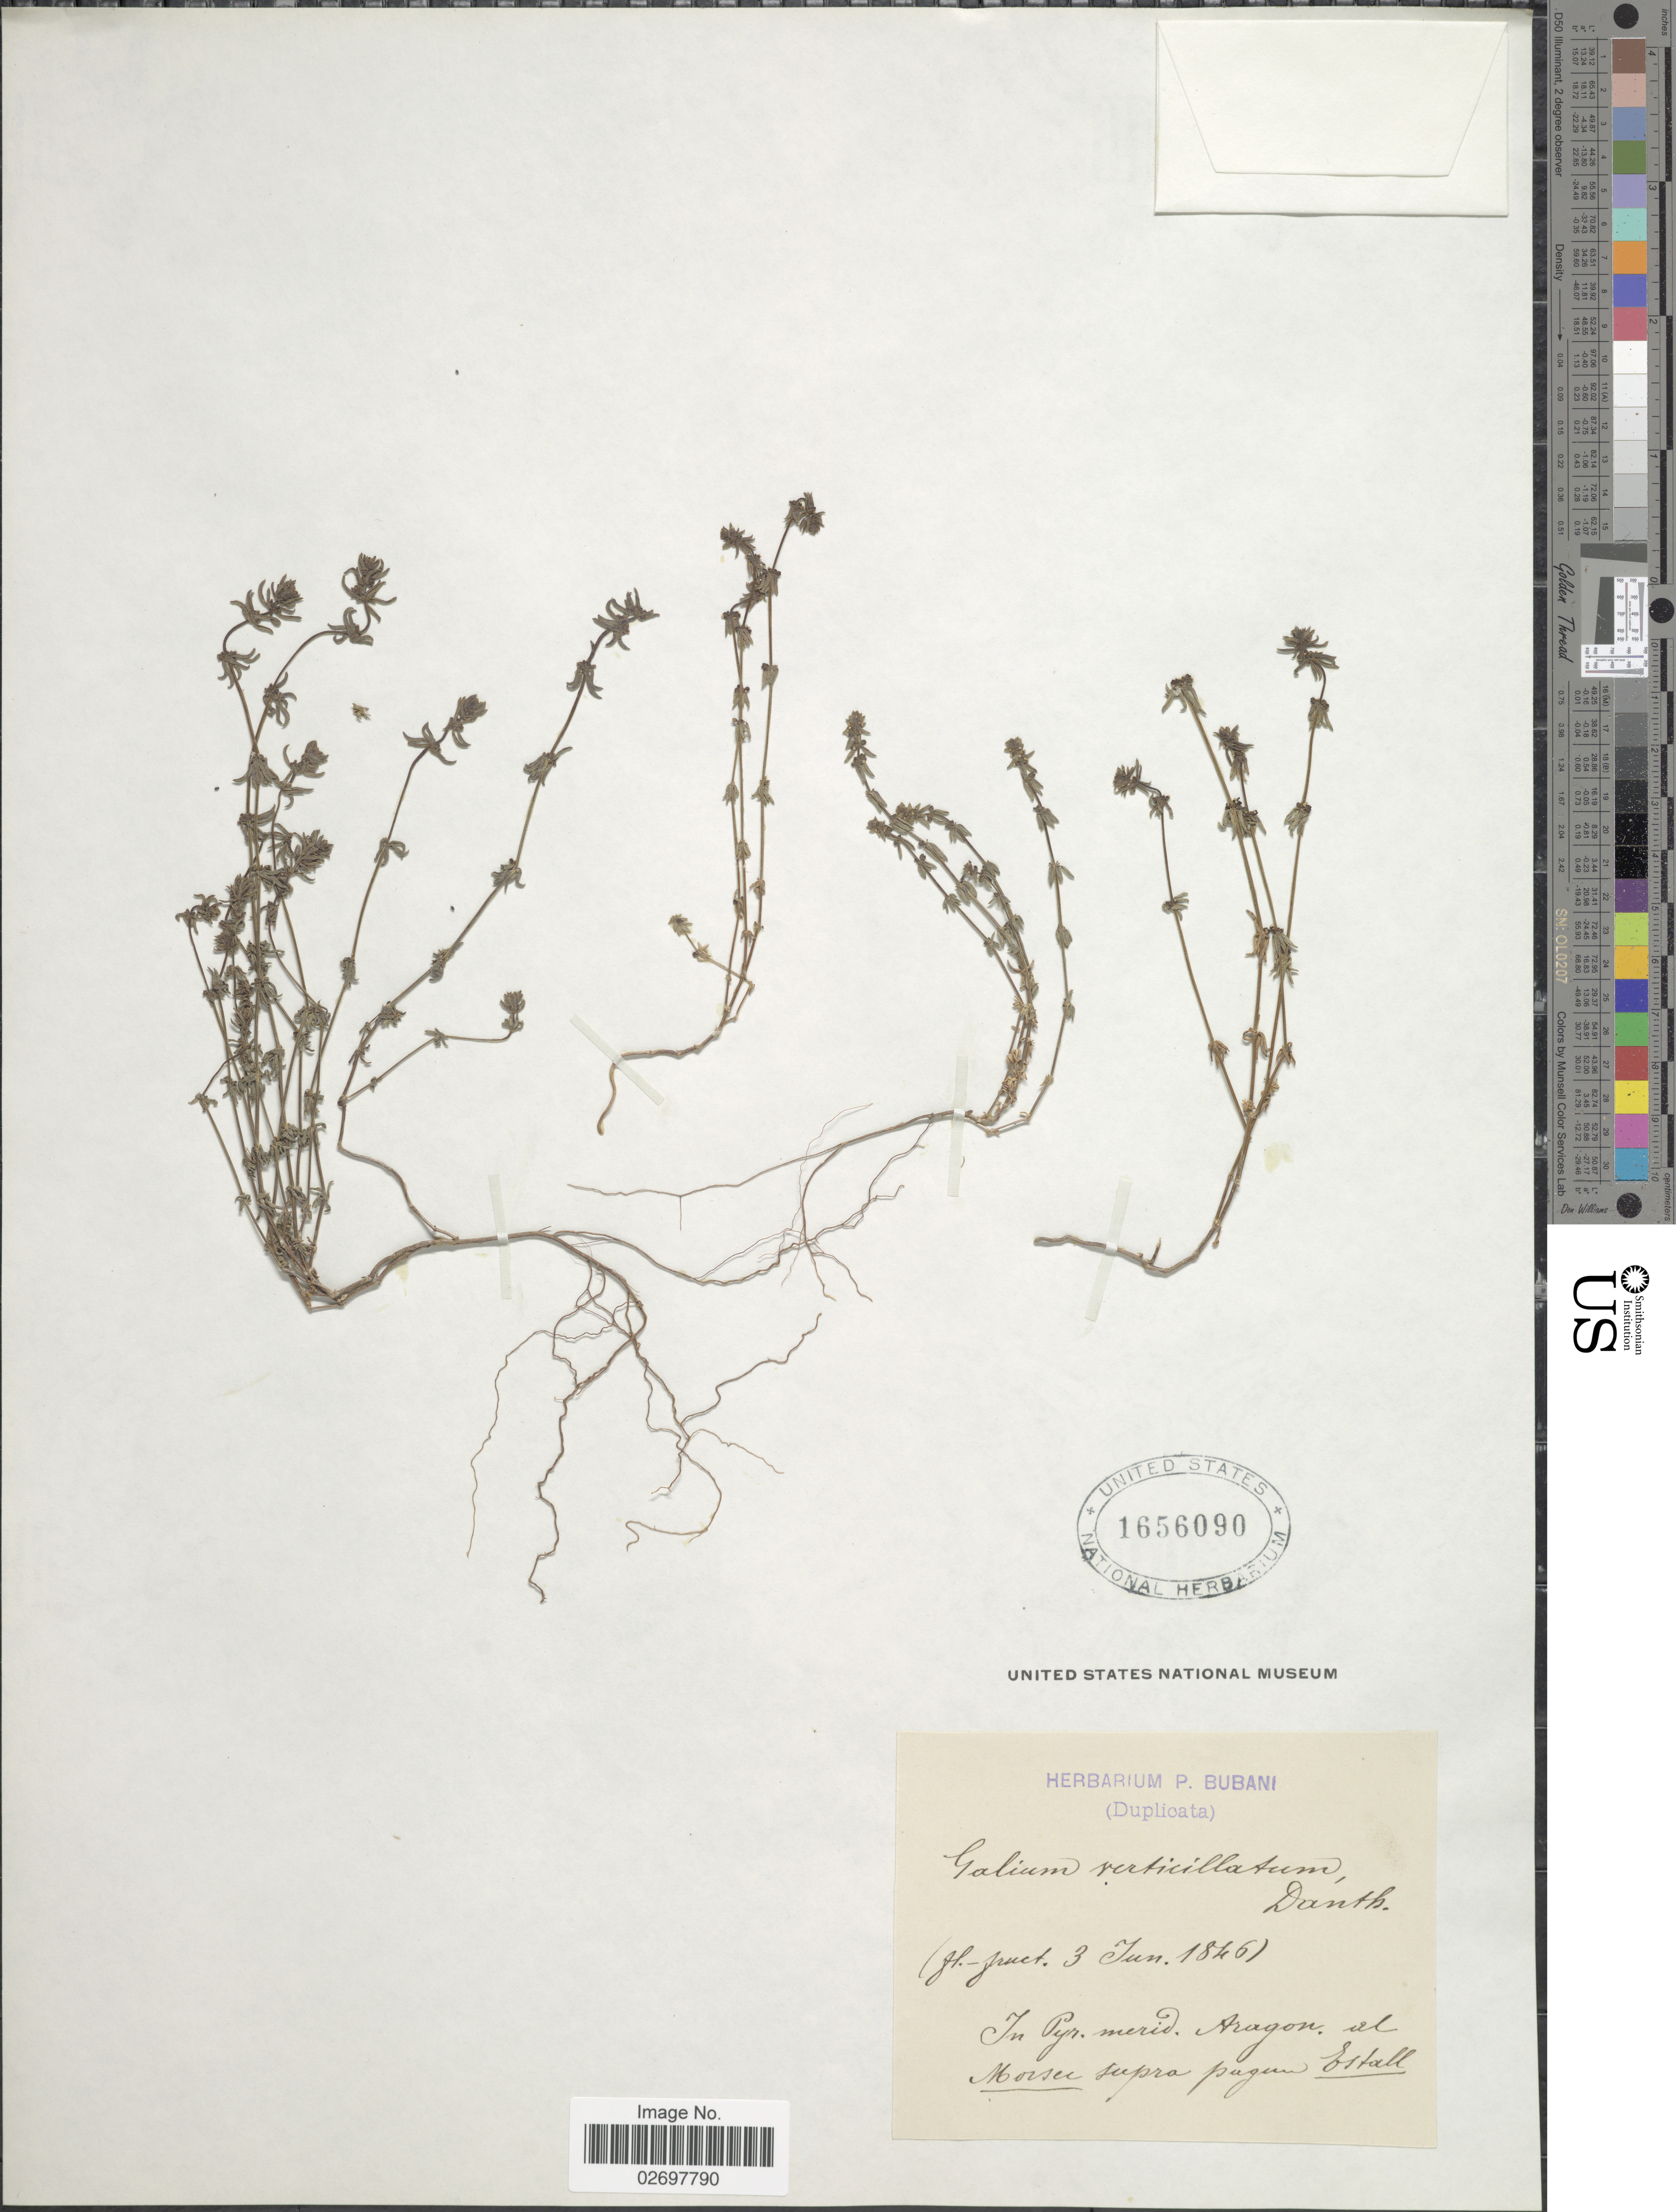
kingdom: Plantae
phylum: Tracheophyta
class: Magnoliopsida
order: Gentianales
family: Rubiaceae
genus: Galium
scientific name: Galium undulatum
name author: Puff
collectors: ex herb. P. Bubani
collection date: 1846-06-03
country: Spain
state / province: Aragon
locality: In Pyr. merid. Aragon, al Montsec supra pagum Estall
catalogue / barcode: US 1656090